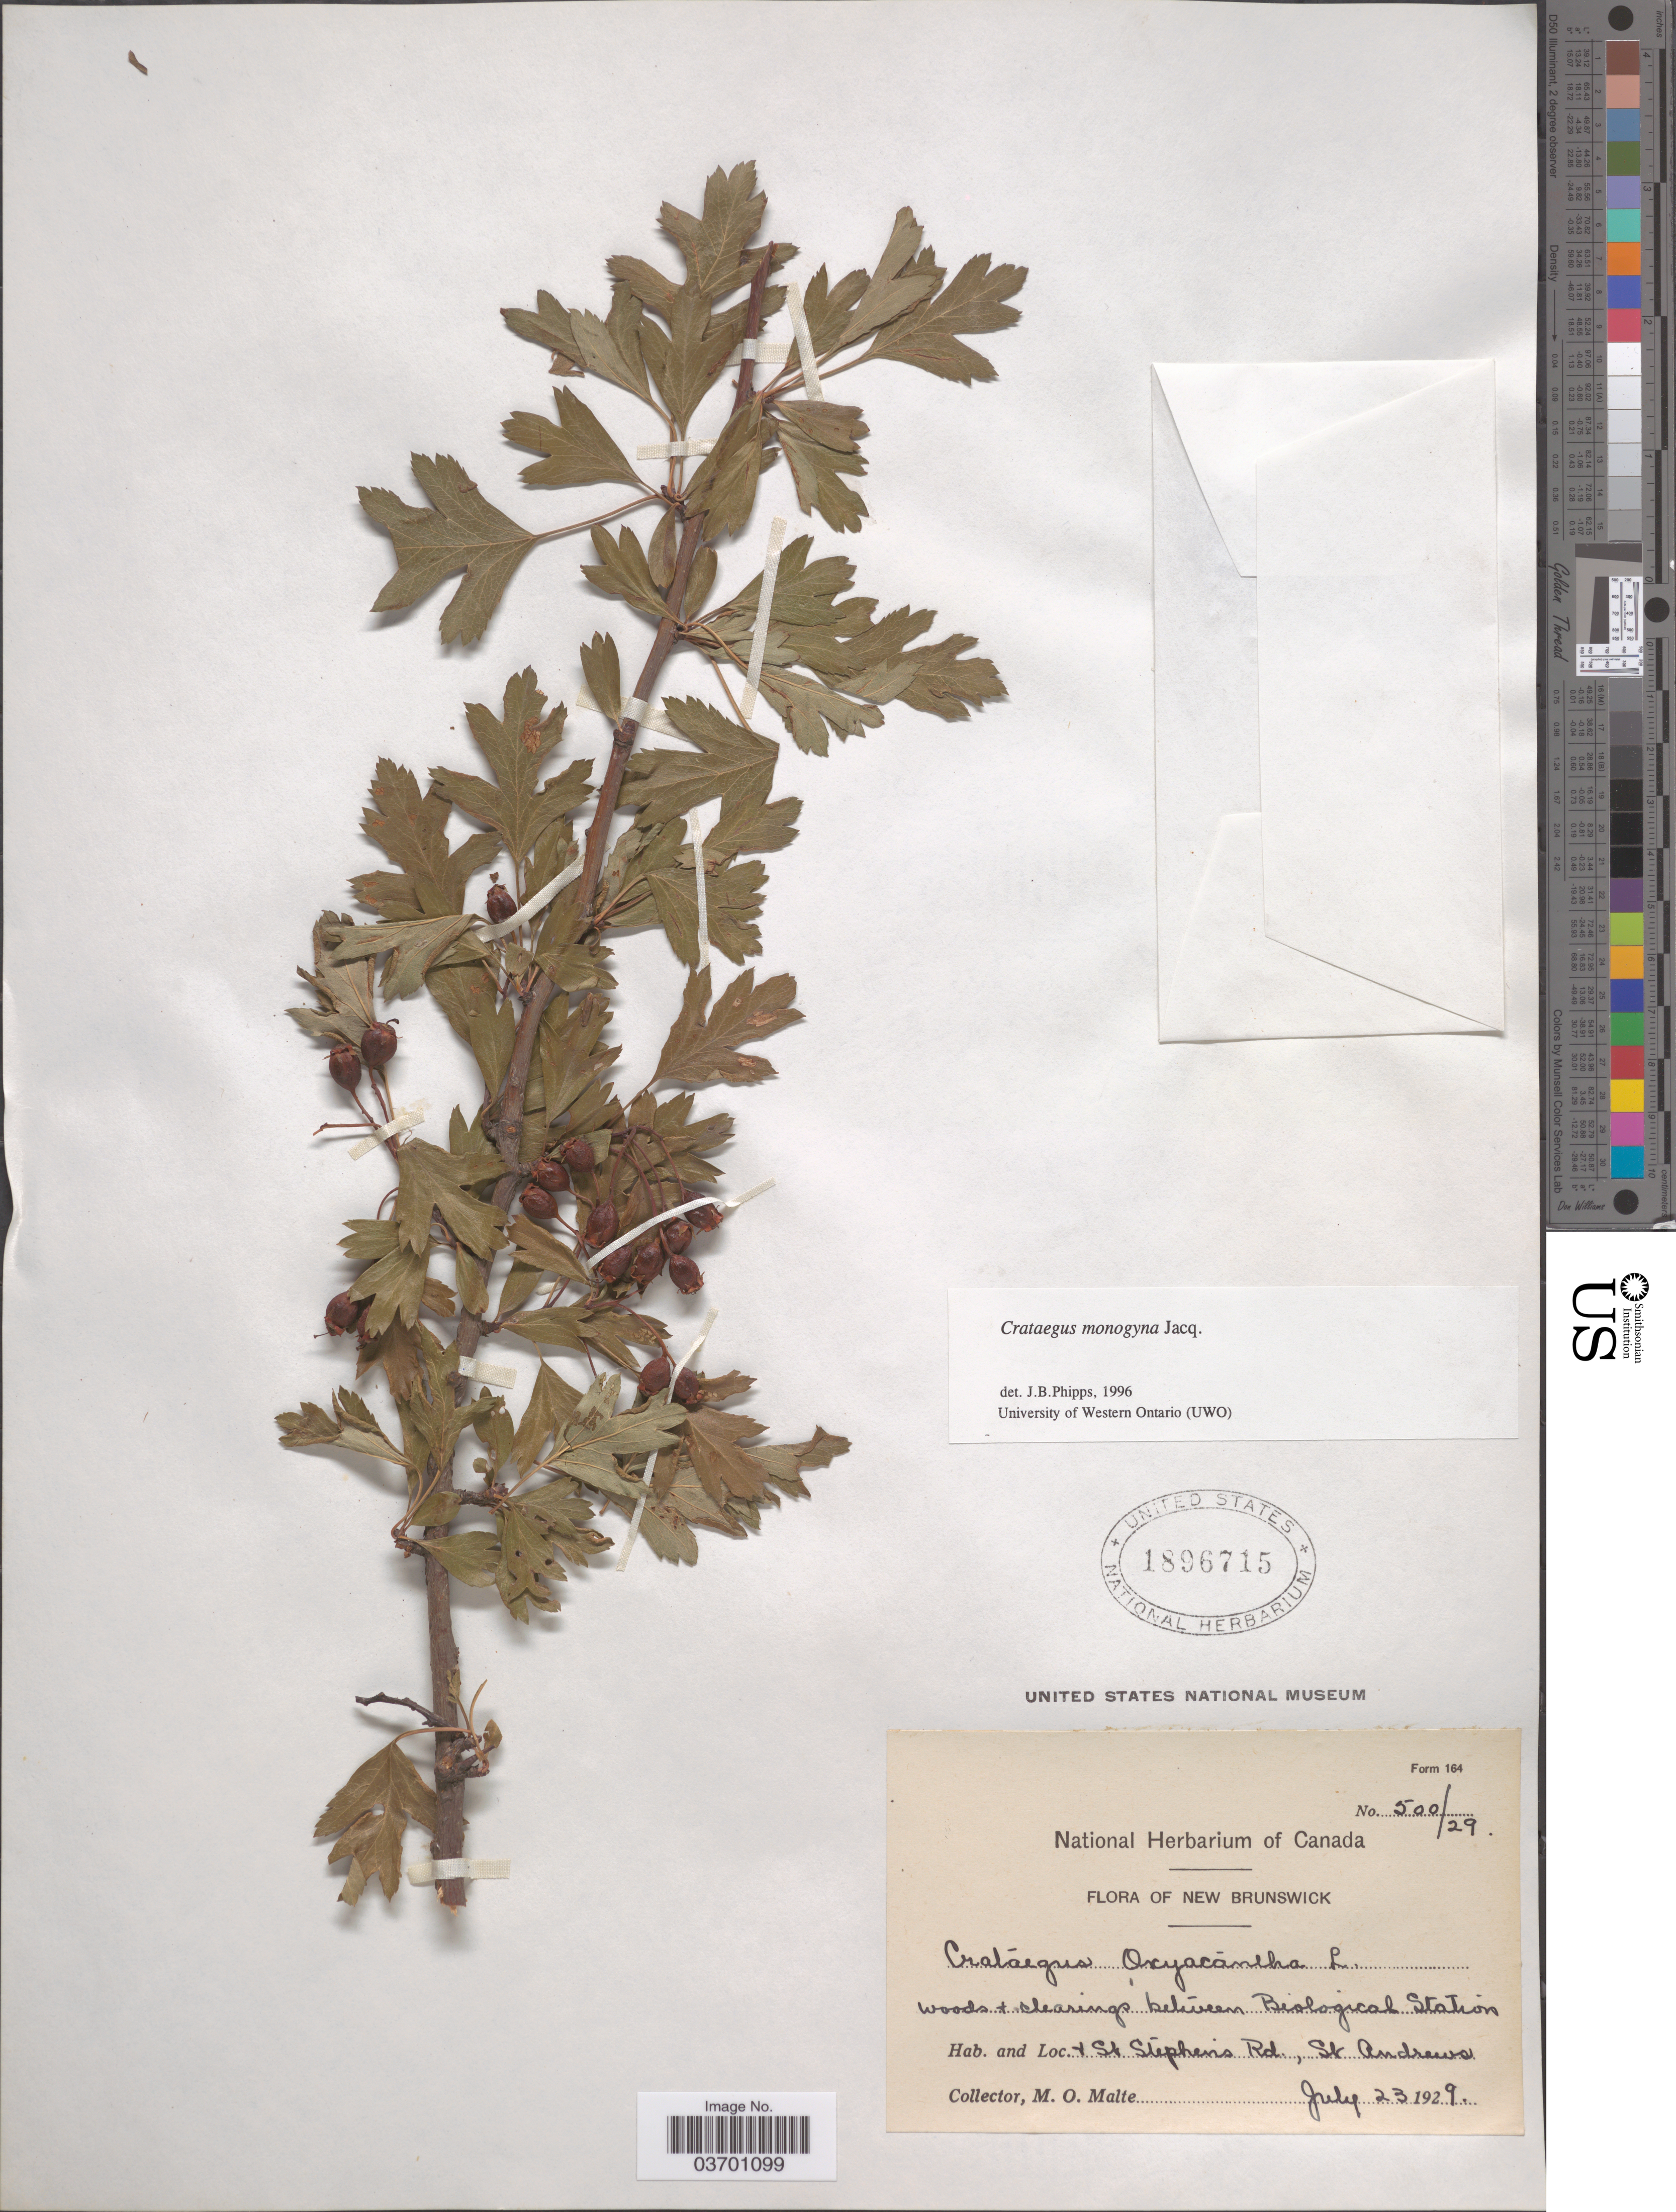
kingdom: Plantae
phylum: Tracheophyta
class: Magnoliopsida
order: Rosales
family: Rosaceae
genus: Crataegus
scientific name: Crataegus monogyna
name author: Lindin.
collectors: M. O. Malte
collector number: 500/29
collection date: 1929-07-23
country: Canada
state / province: New Brunswick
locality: Between Biological Station & St Stephen's Rd., St. Andrews.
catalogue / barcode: US 1896715